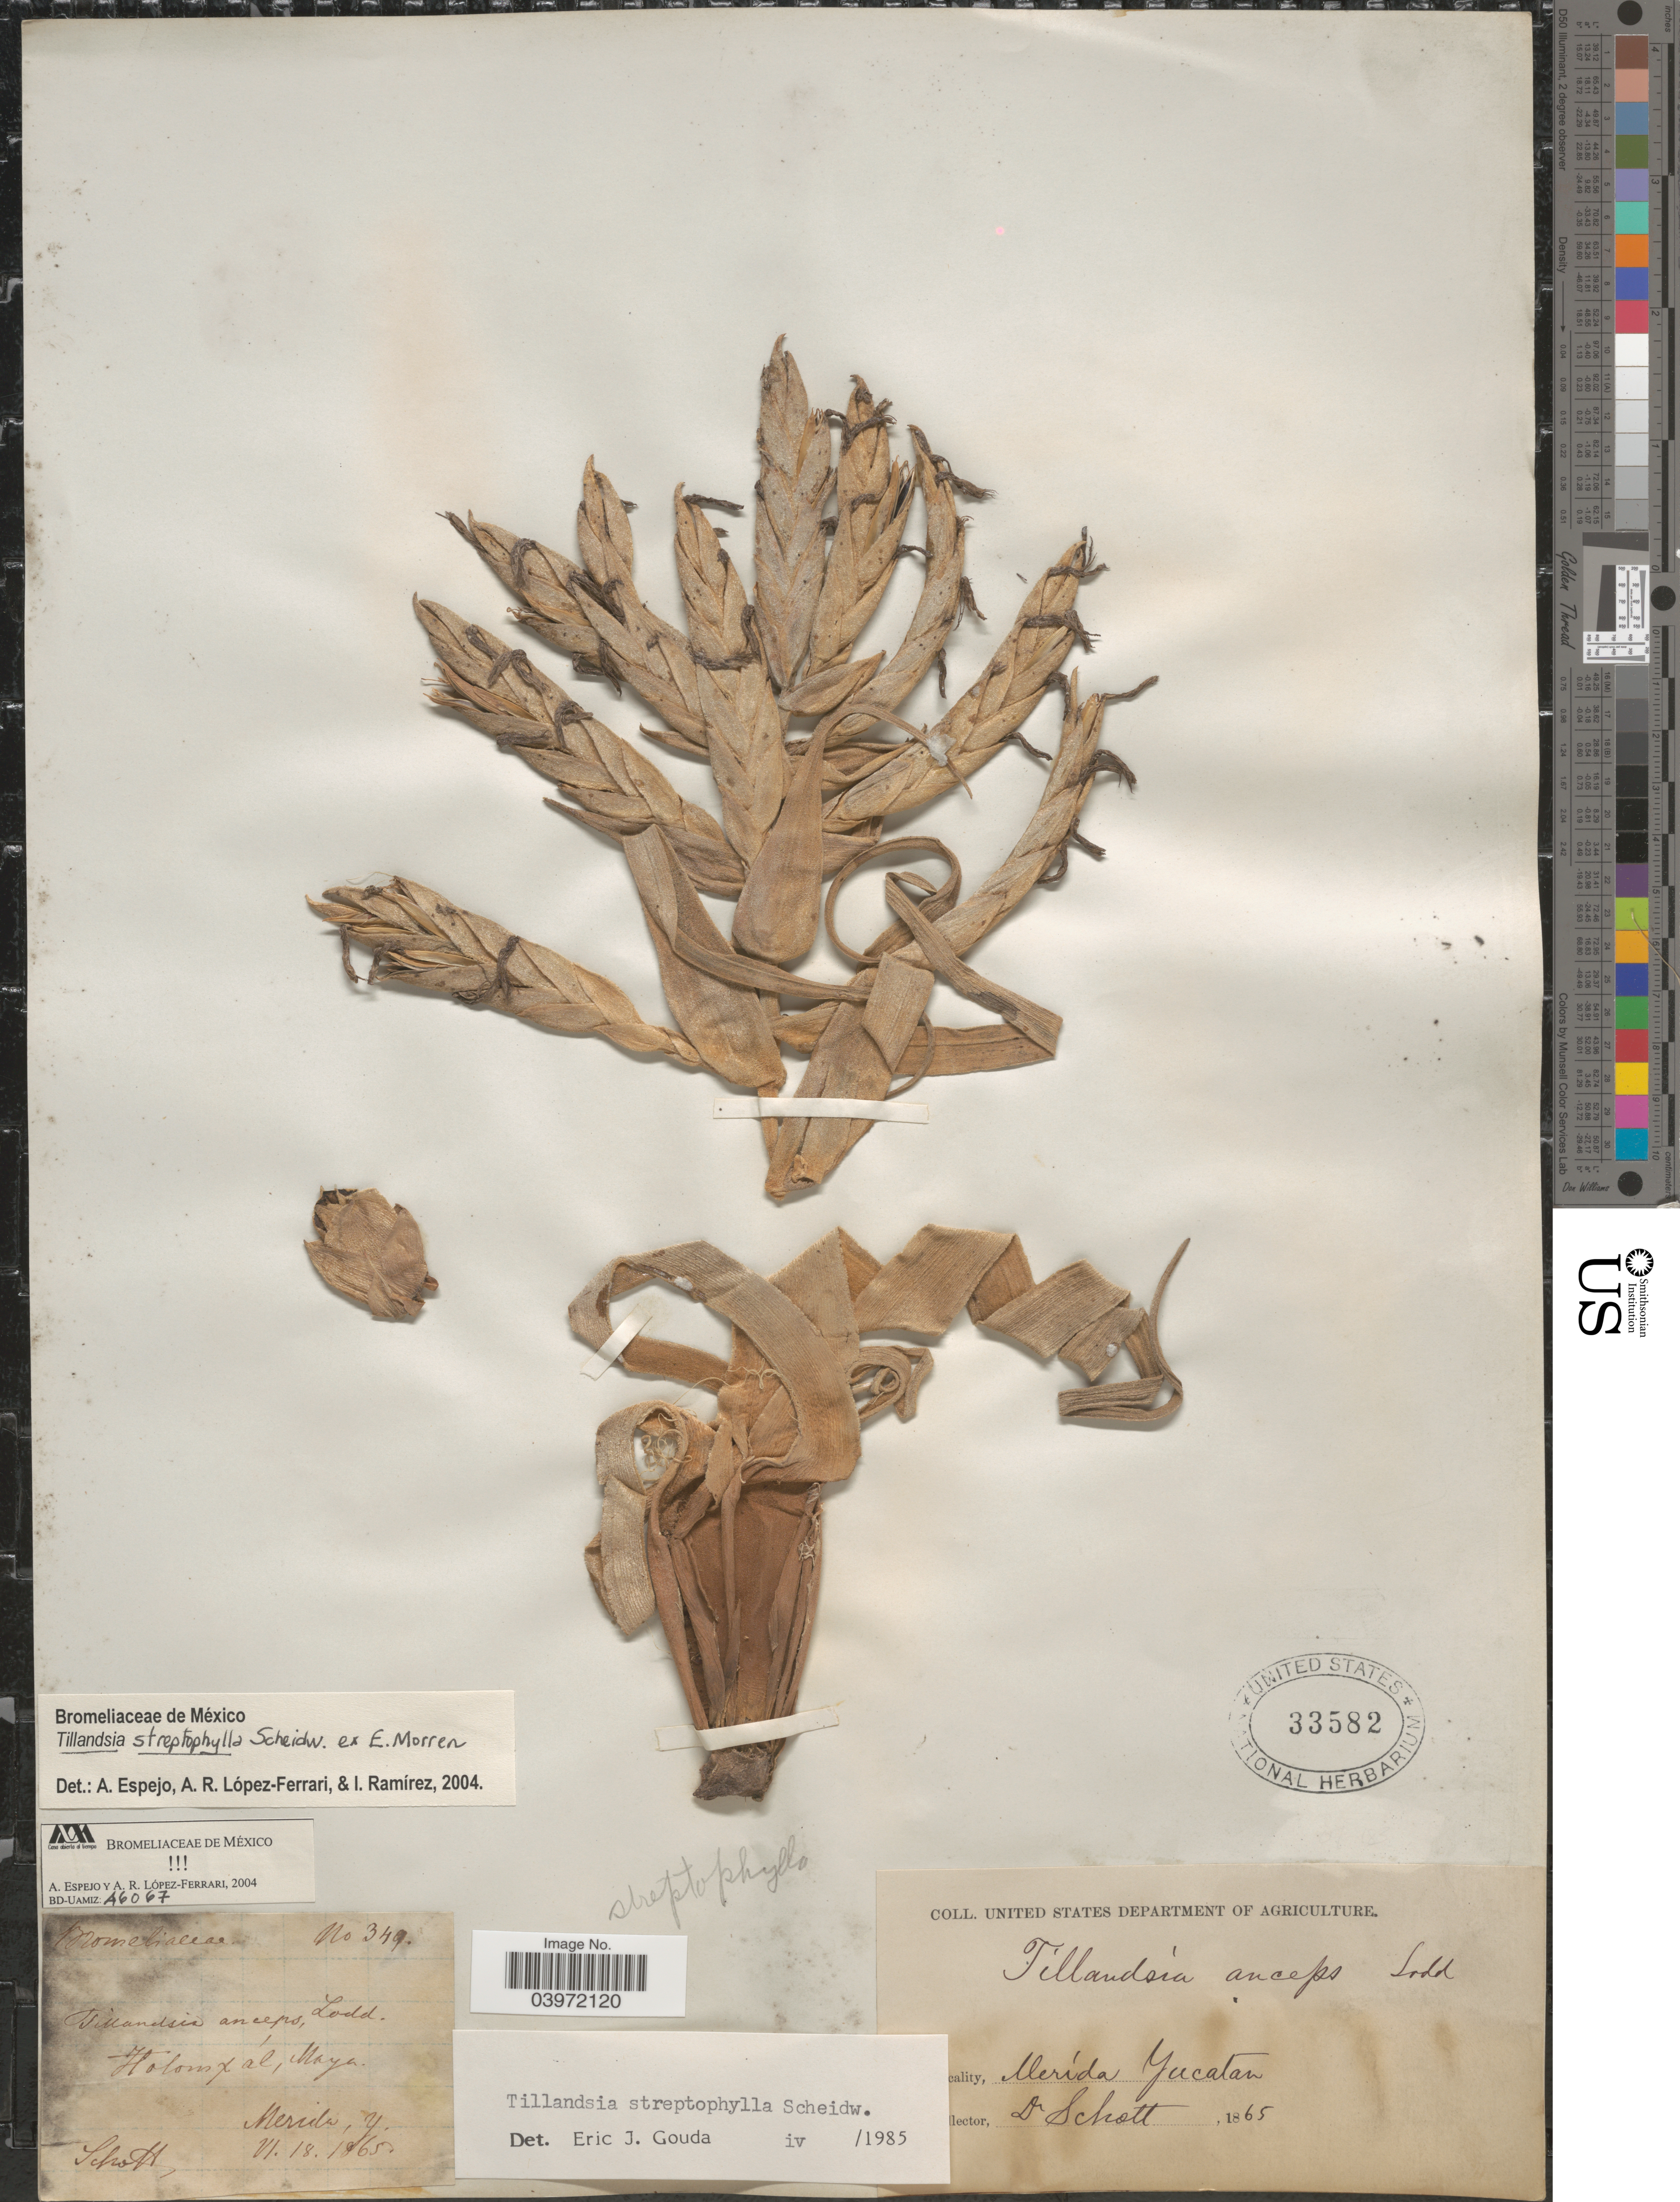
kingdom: Plantae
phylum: Tracheophyta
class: Liliopsida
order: Poales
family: Bromeliaceae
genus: Tillandsia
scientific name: Tillandsia streptophylla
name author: Scheidw. ex C. Morren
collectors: Schott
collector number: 349*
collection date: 1865-06-18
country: Mexico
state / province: Yucatán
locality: Holomxál, Maya. Merida.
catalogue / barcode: US 33582